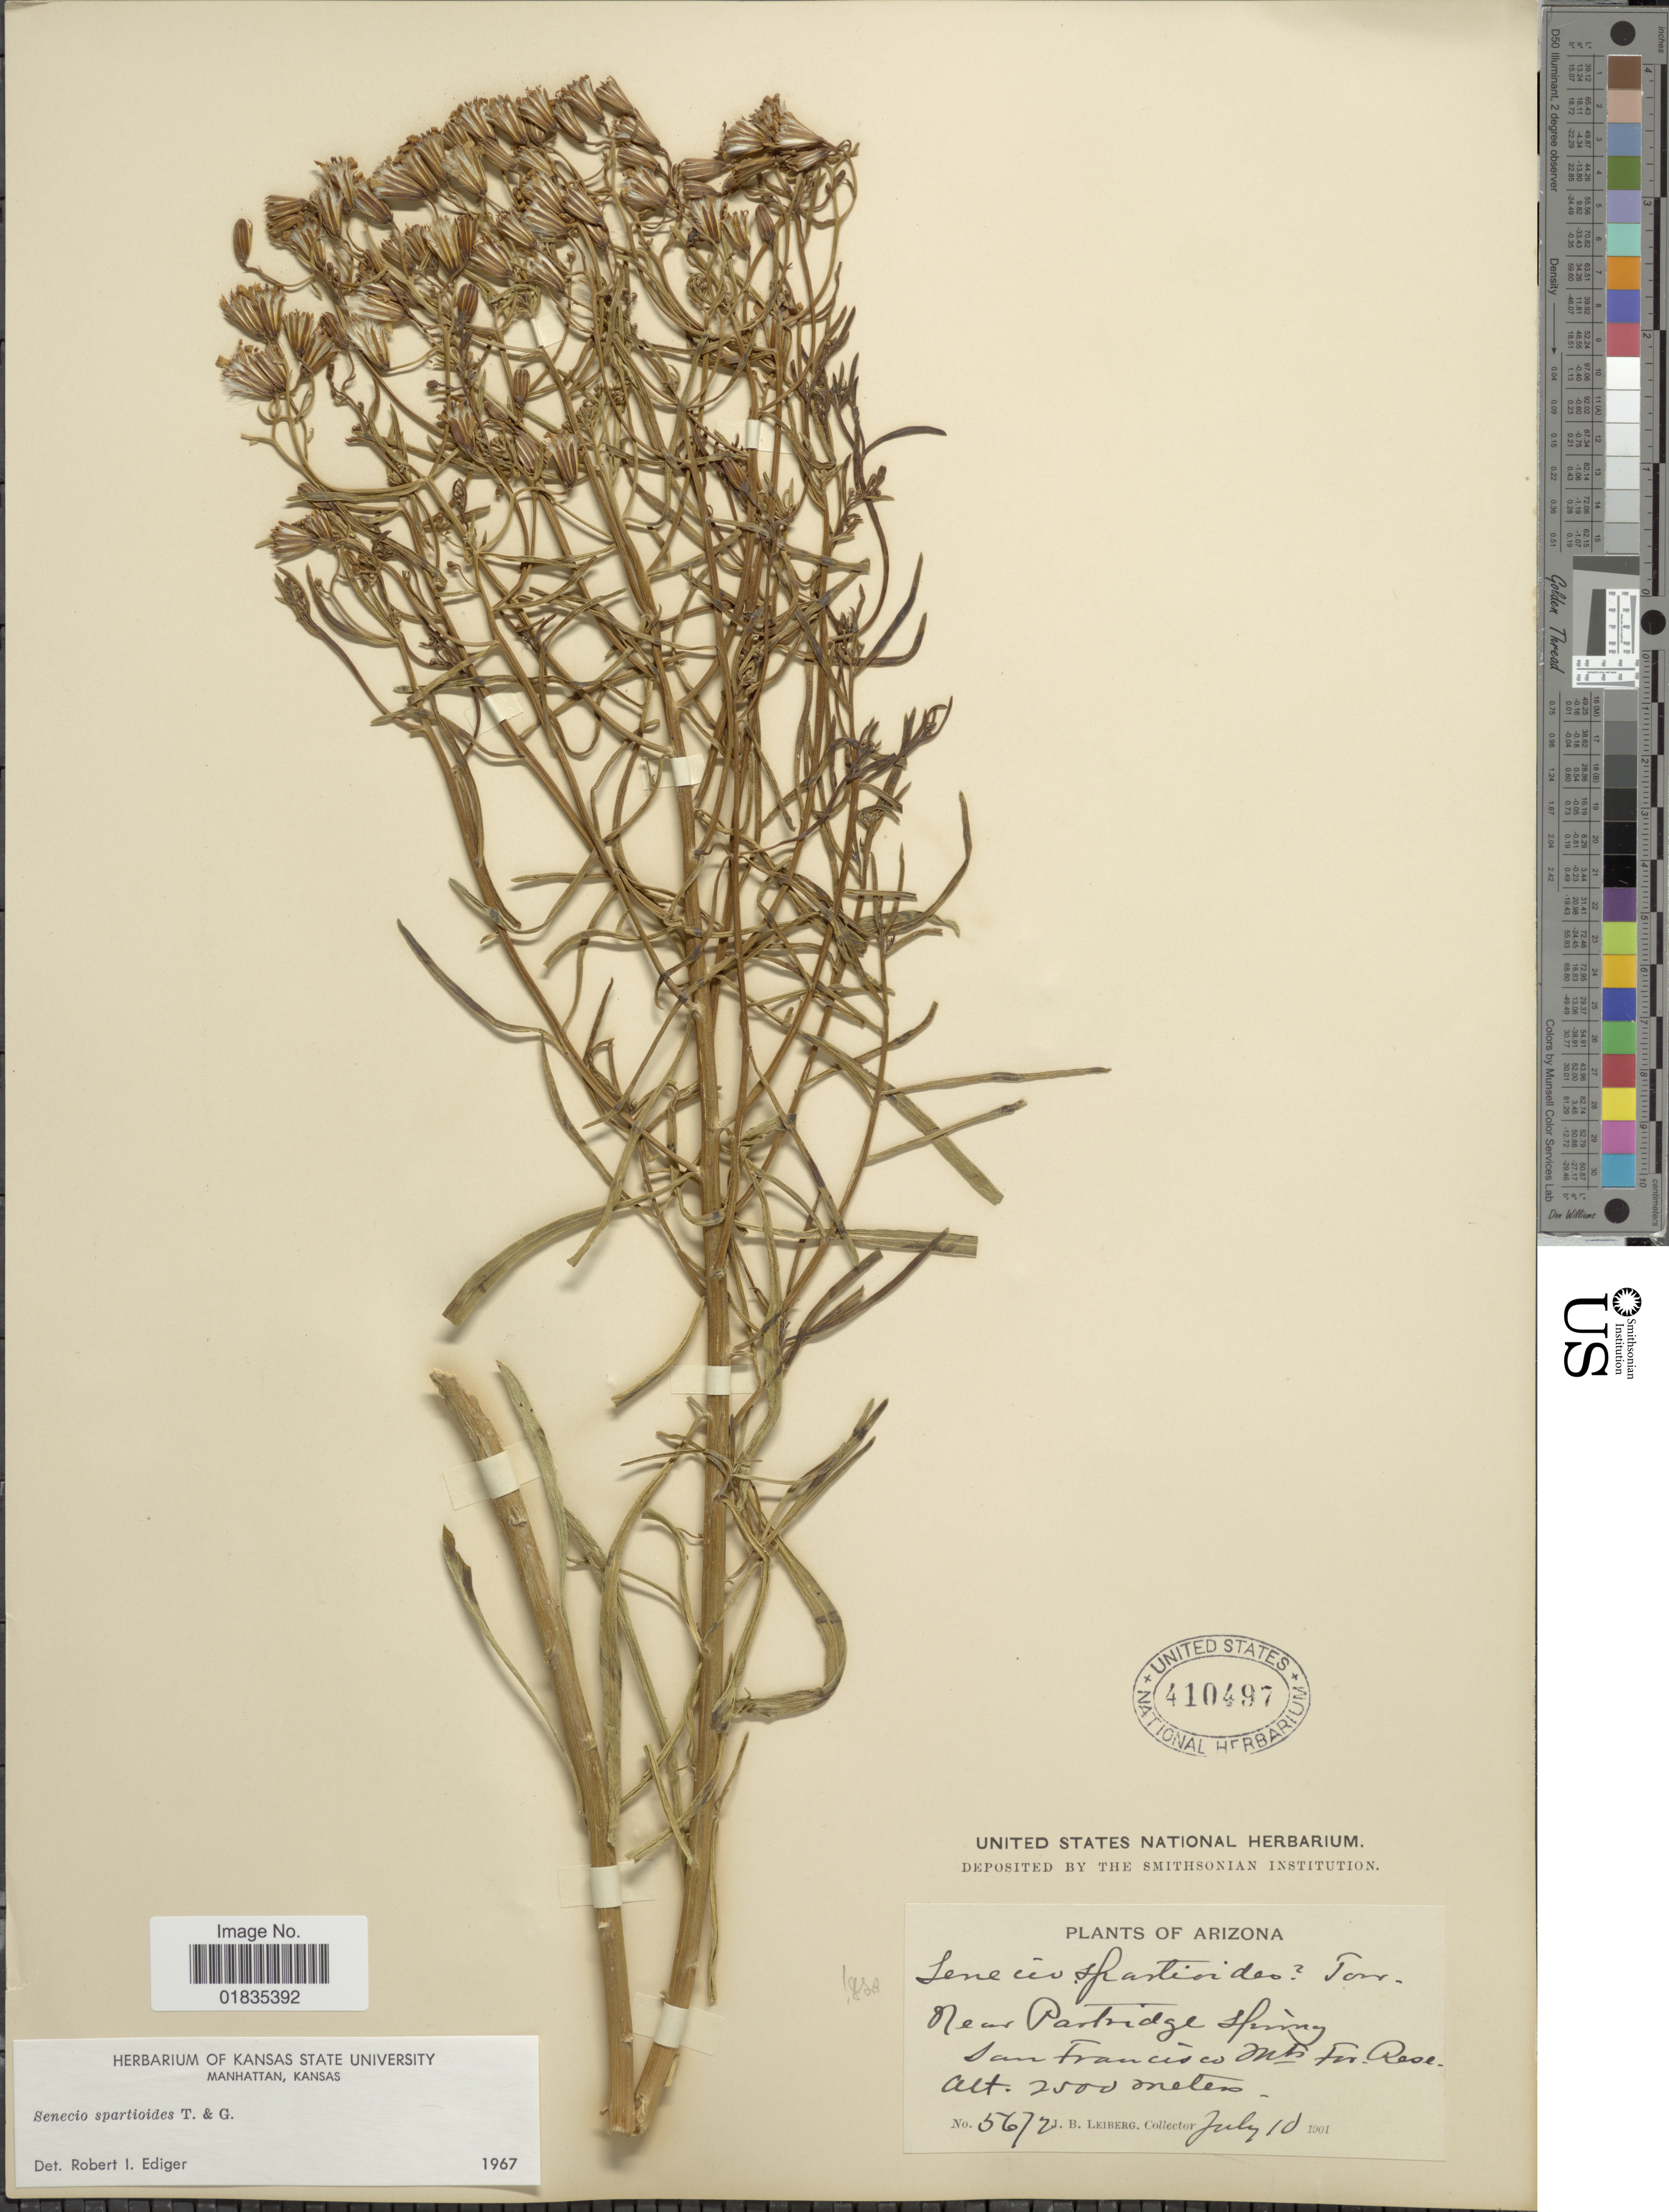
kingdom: Plantae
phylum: Tracheophyta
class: Magnoliopsida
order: Asterales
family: Asteraceae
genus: Senecio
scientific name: Senecio spartioides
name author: Torr. & A. Gray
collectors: J. B. Leiberg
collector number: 5672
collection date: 1901-07-10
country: United States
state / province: Arizona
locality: Near Patridge Spring, San Francisco Mts. Fr. Rese.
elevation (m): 2500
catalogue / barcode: US 410497